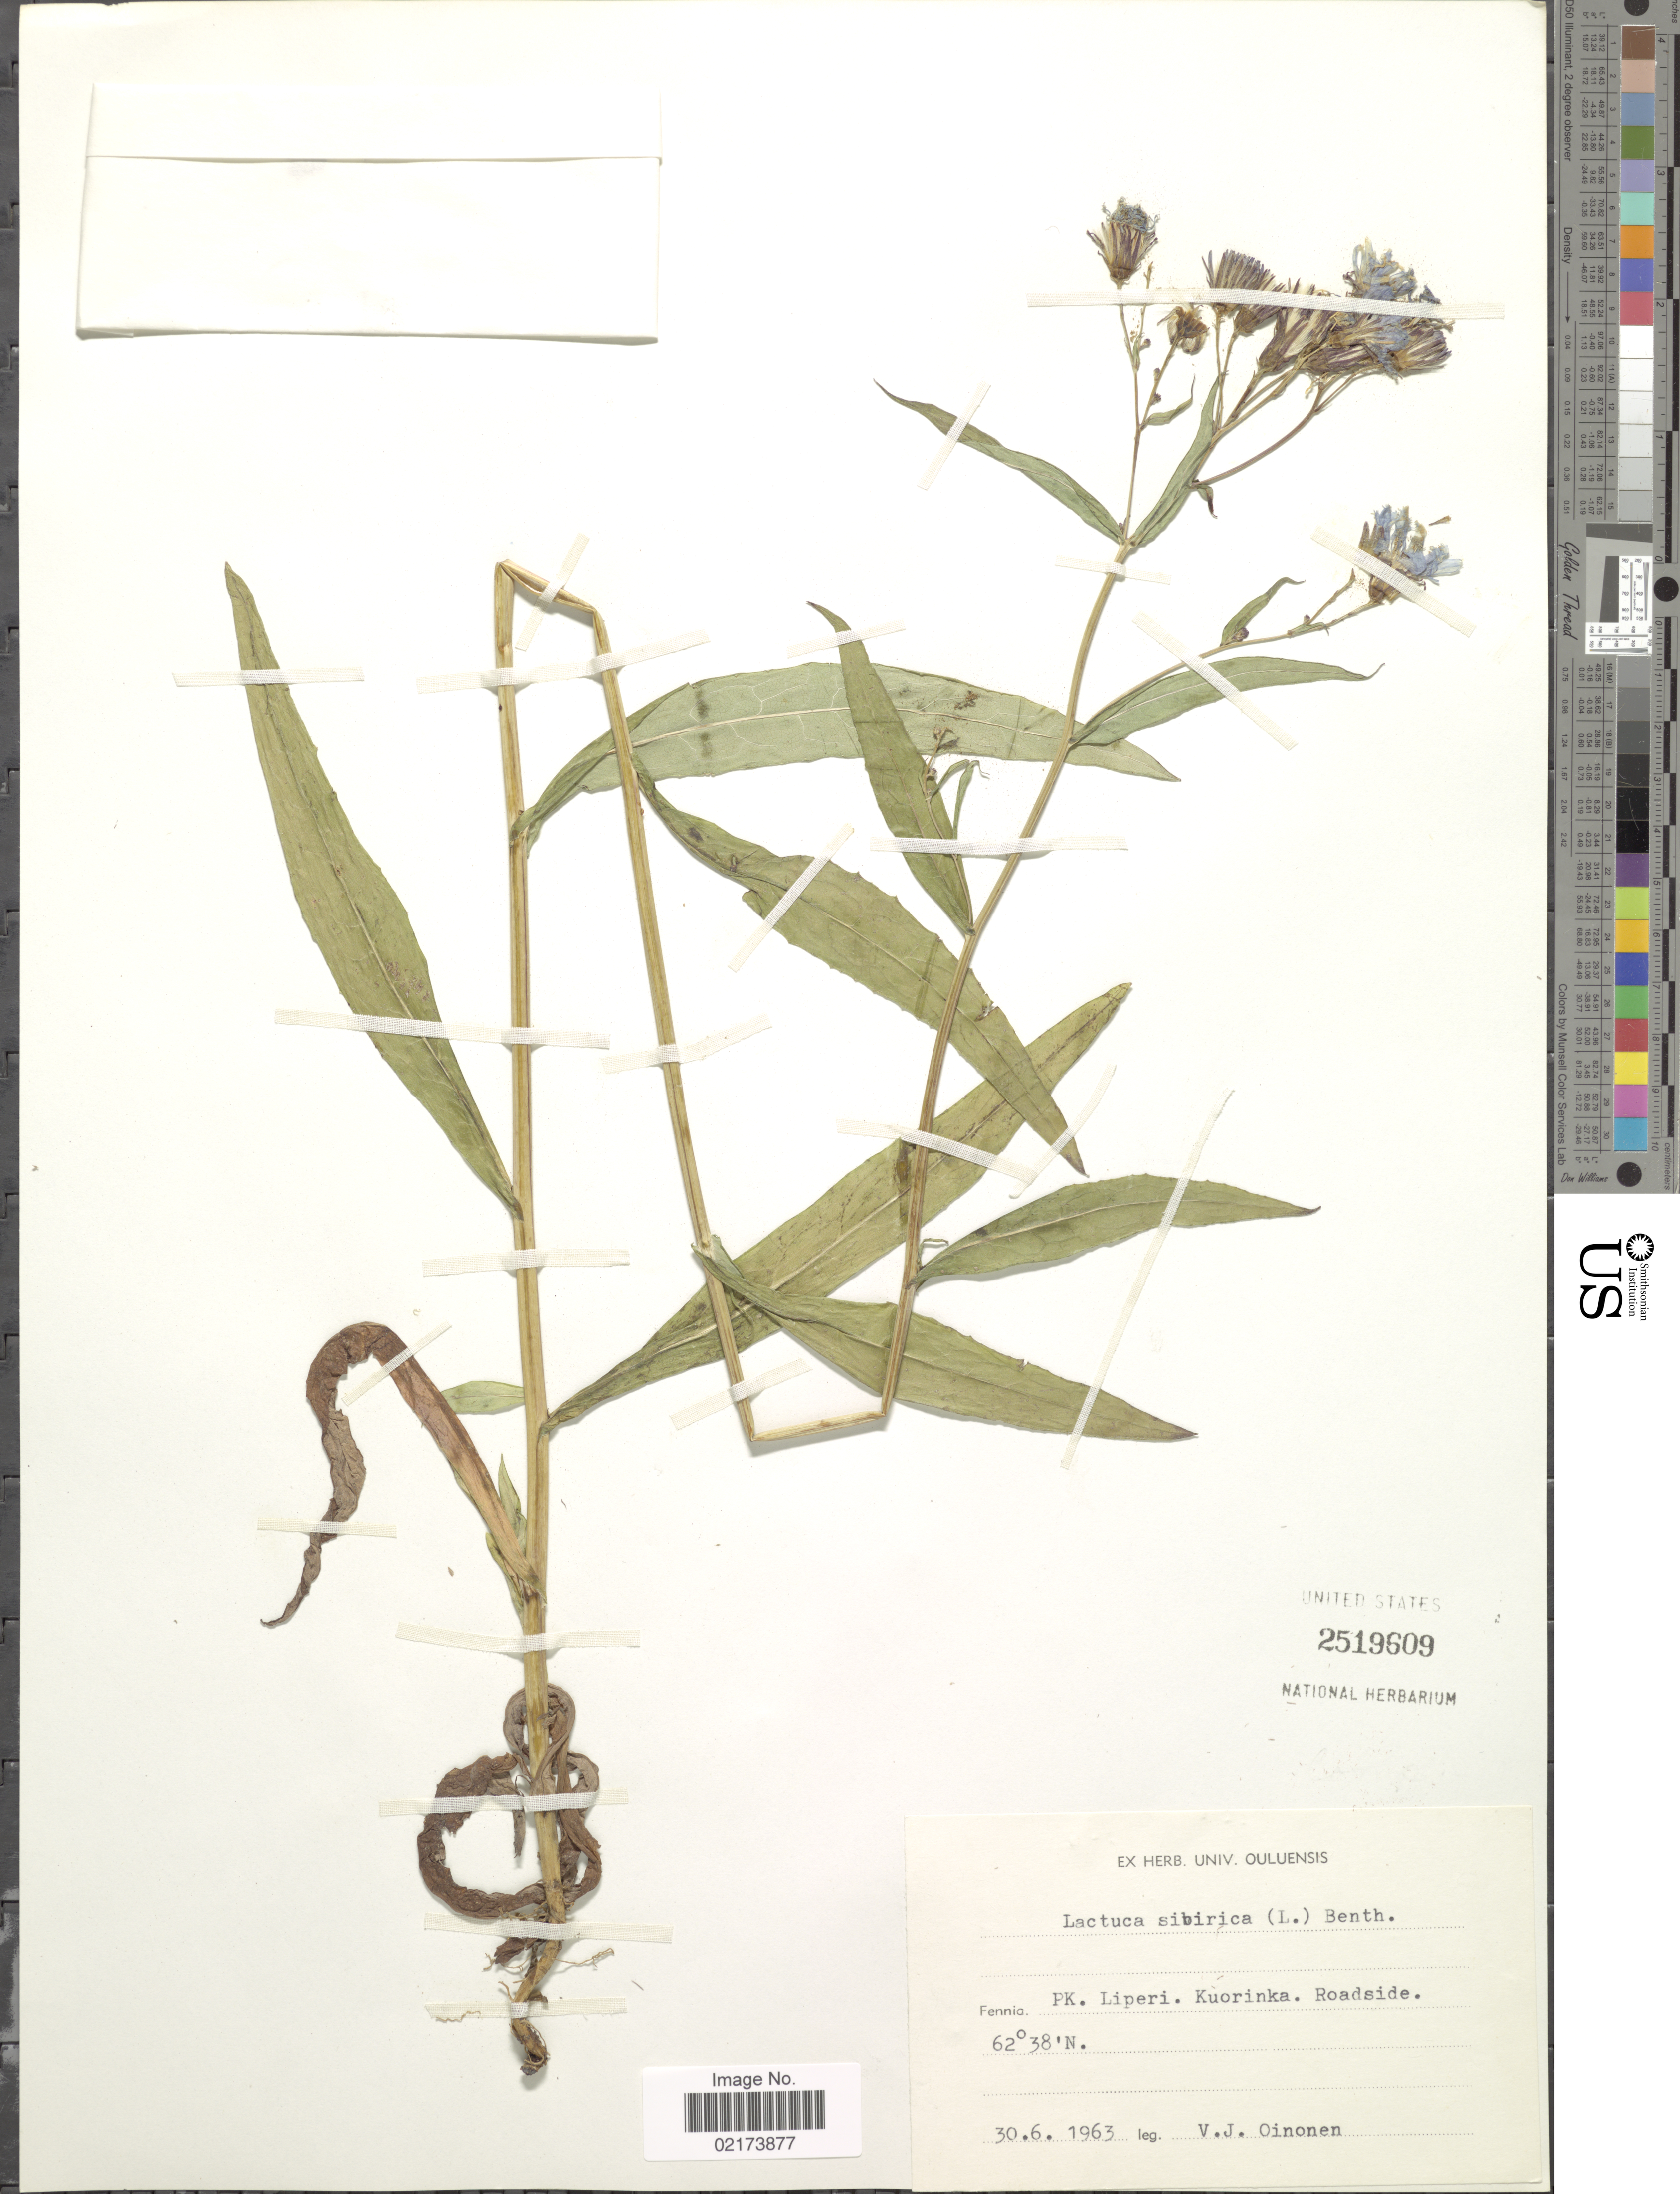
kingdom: Plantae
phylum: Tracheophyta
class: Magnoliopsida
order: Asterales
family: Asteraceae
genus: Lactuca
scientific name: Lactuca sibirica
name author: (L.) Maxim.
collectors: V. Oinonen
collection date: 1963-06-30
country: Finland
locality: Fennia, PK. Liperi, Kuorinka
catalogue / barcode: US 2519609